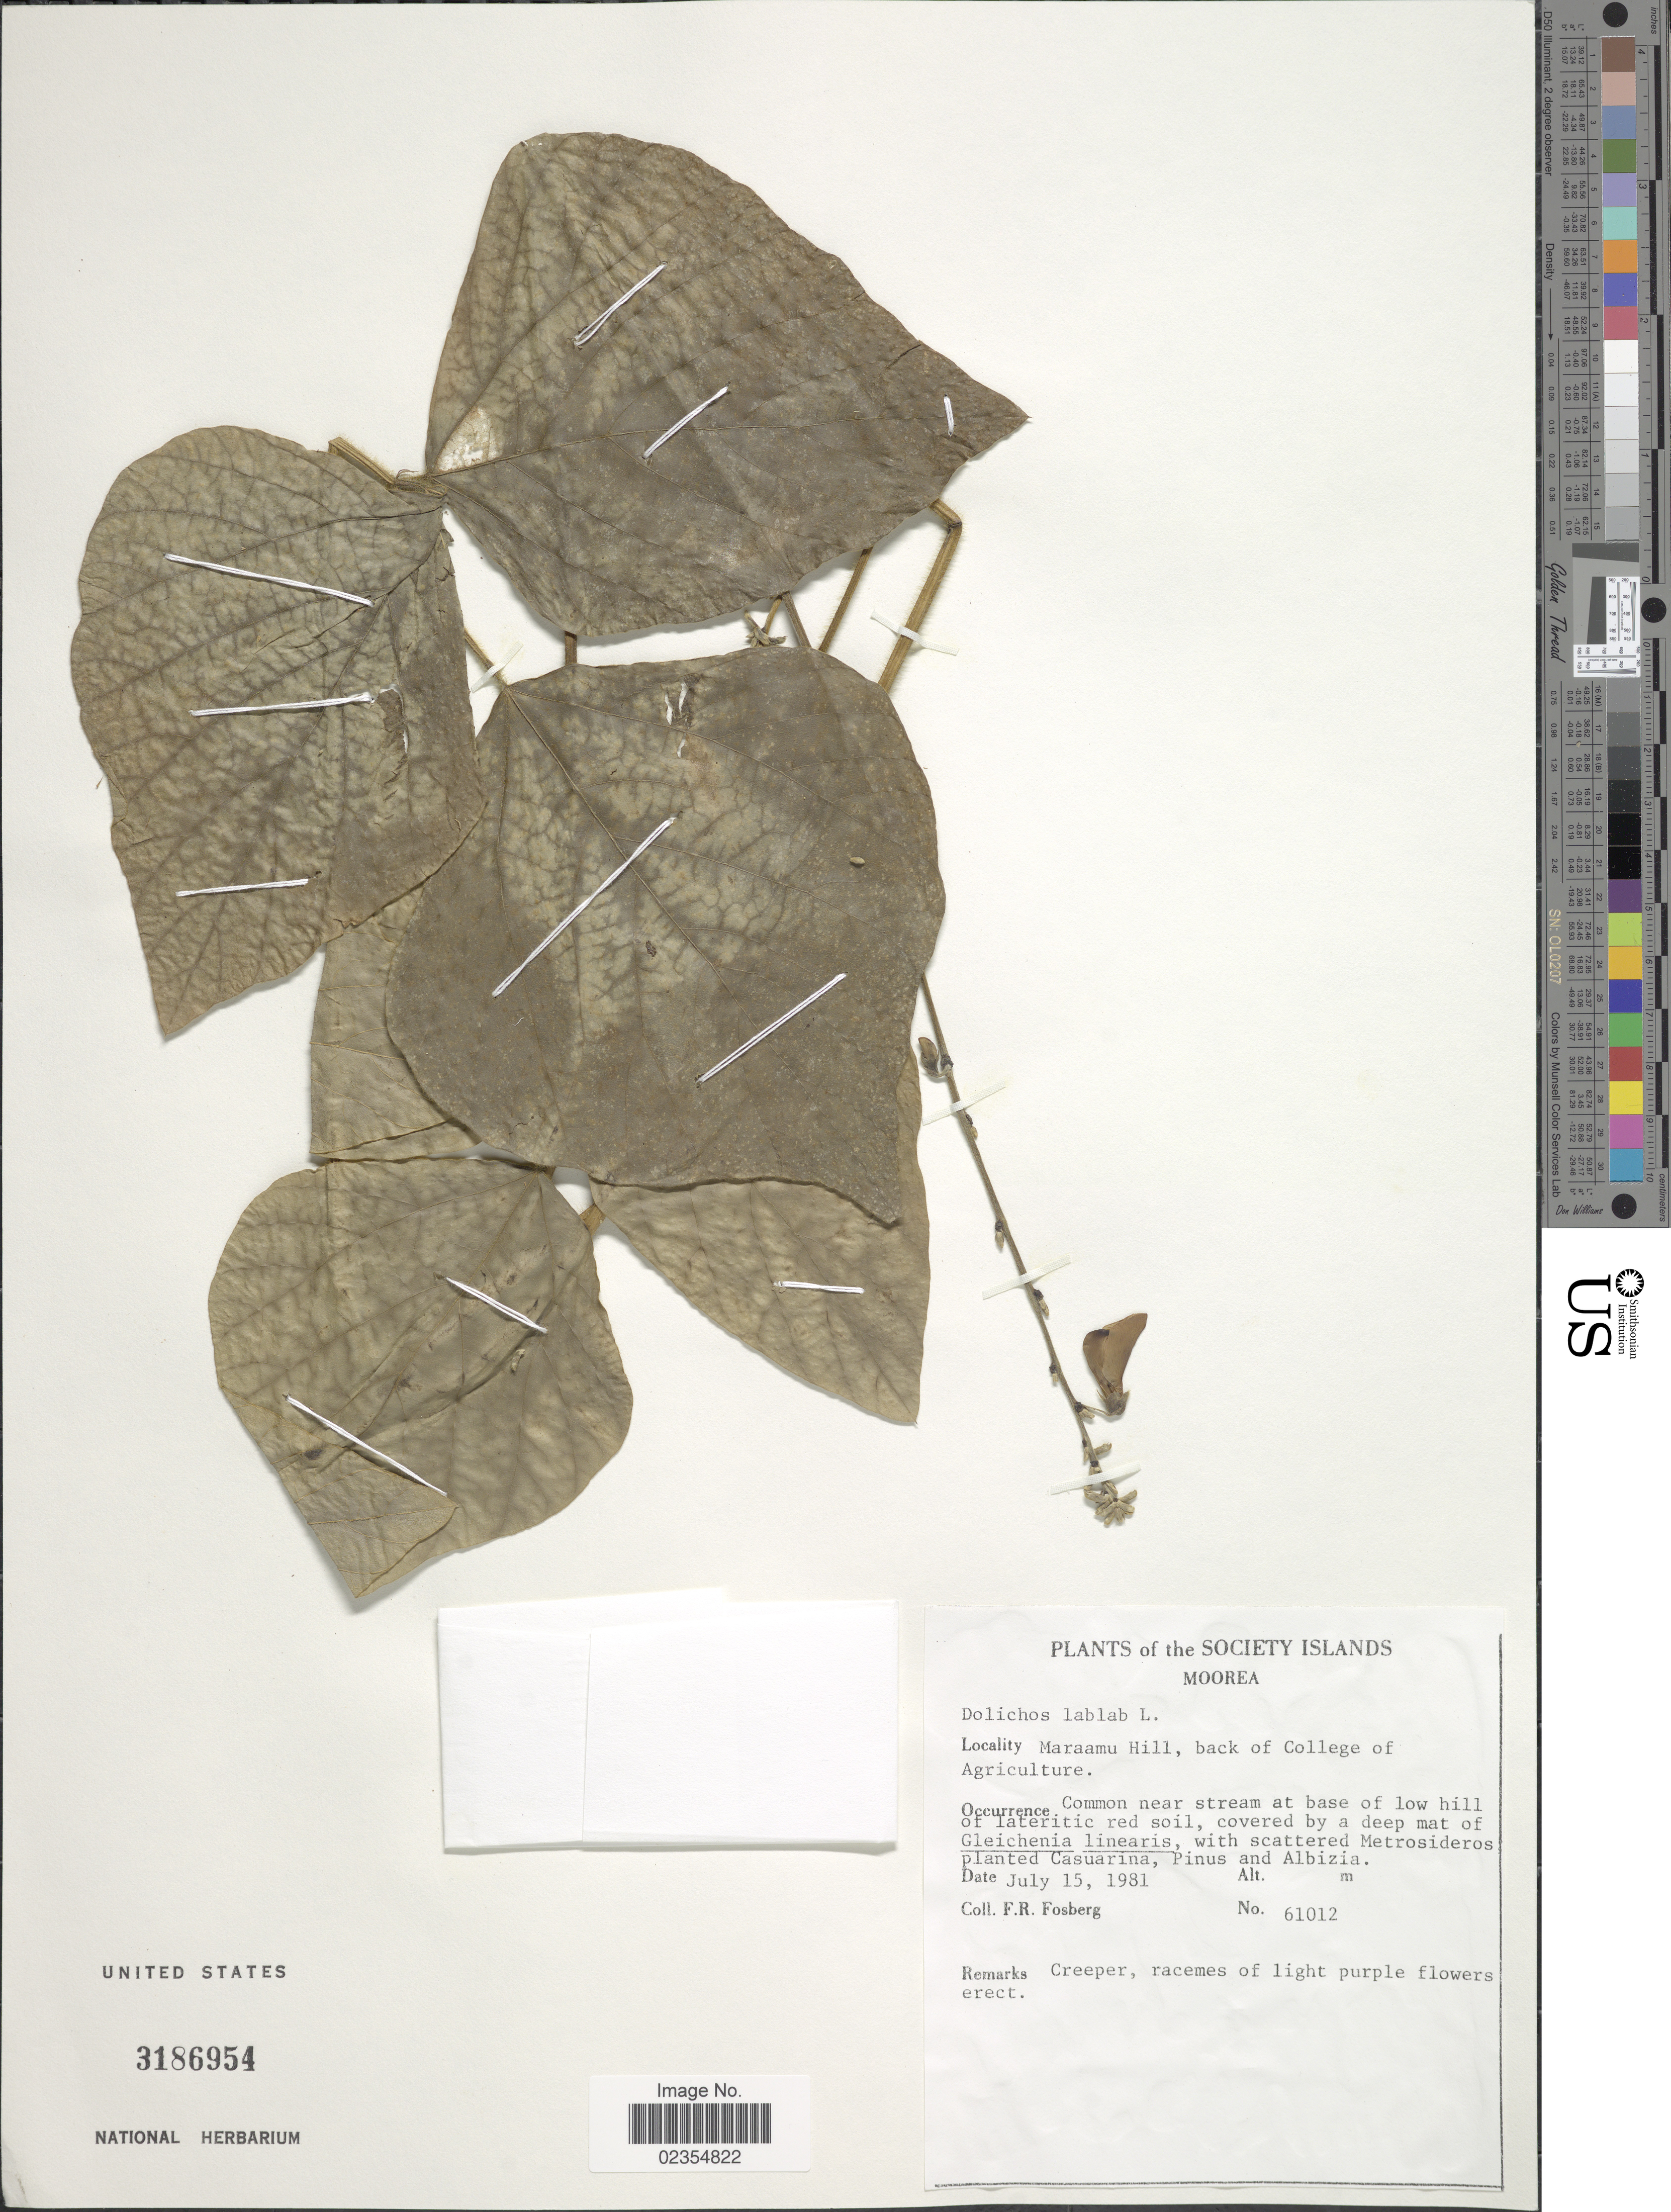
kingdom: Plantae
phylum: Tracheophyta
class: Magnoliopsida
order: Fabales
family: Fabaceae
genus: Lablab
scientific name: Lablab purpureus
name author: (L.) Sweet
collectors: F. R. Fosberg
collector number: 61012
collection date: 1981-07-15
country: French Polynesia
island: Moorea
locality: Society Islands, Moorea, Maraamu Hill, back of College of Agriculture, near stream at base of low hill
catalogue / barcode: US 3186954